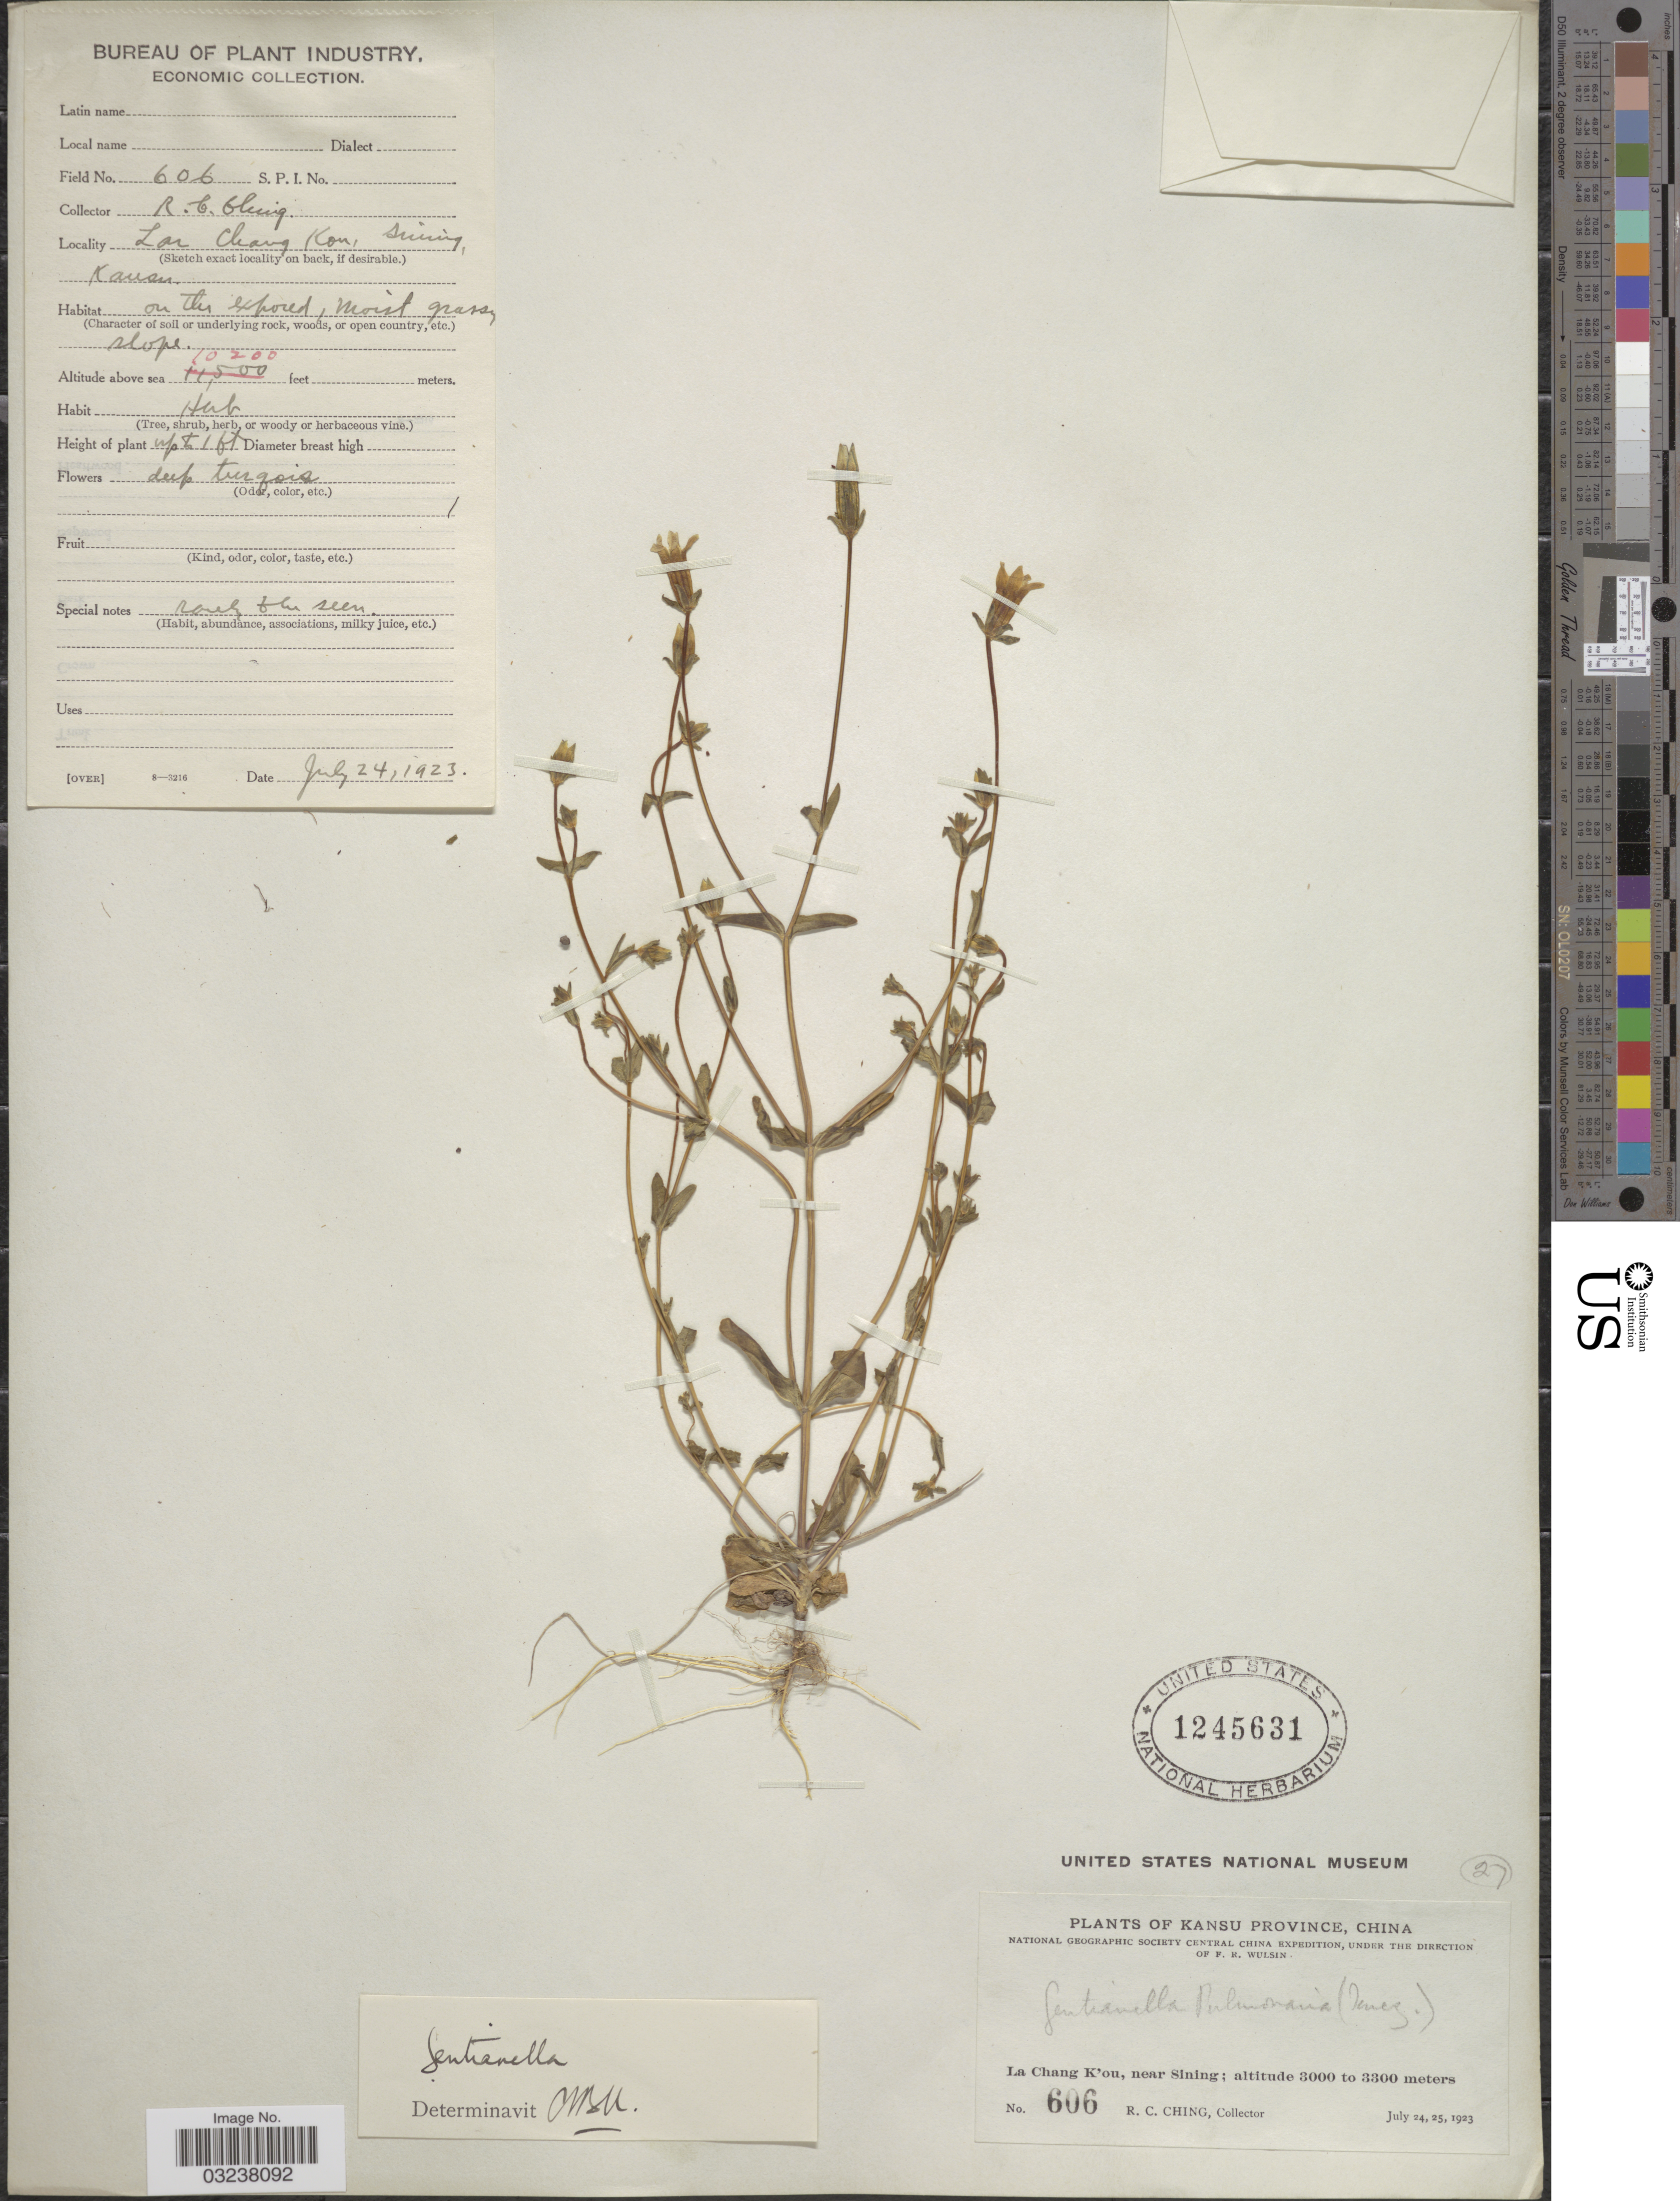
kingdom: Plantae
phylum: Tracheophyta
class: Magnoliopsida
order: Gentianales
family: Gentianaceae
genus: Gentianella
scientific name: Gentianella sp.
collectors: R. C. Ching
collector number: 606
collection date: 1923-07-24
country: China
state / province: Gansu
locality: Kansu Province. La Chang K'ou, near Sining.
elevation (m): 3109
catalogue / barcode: US 1245631